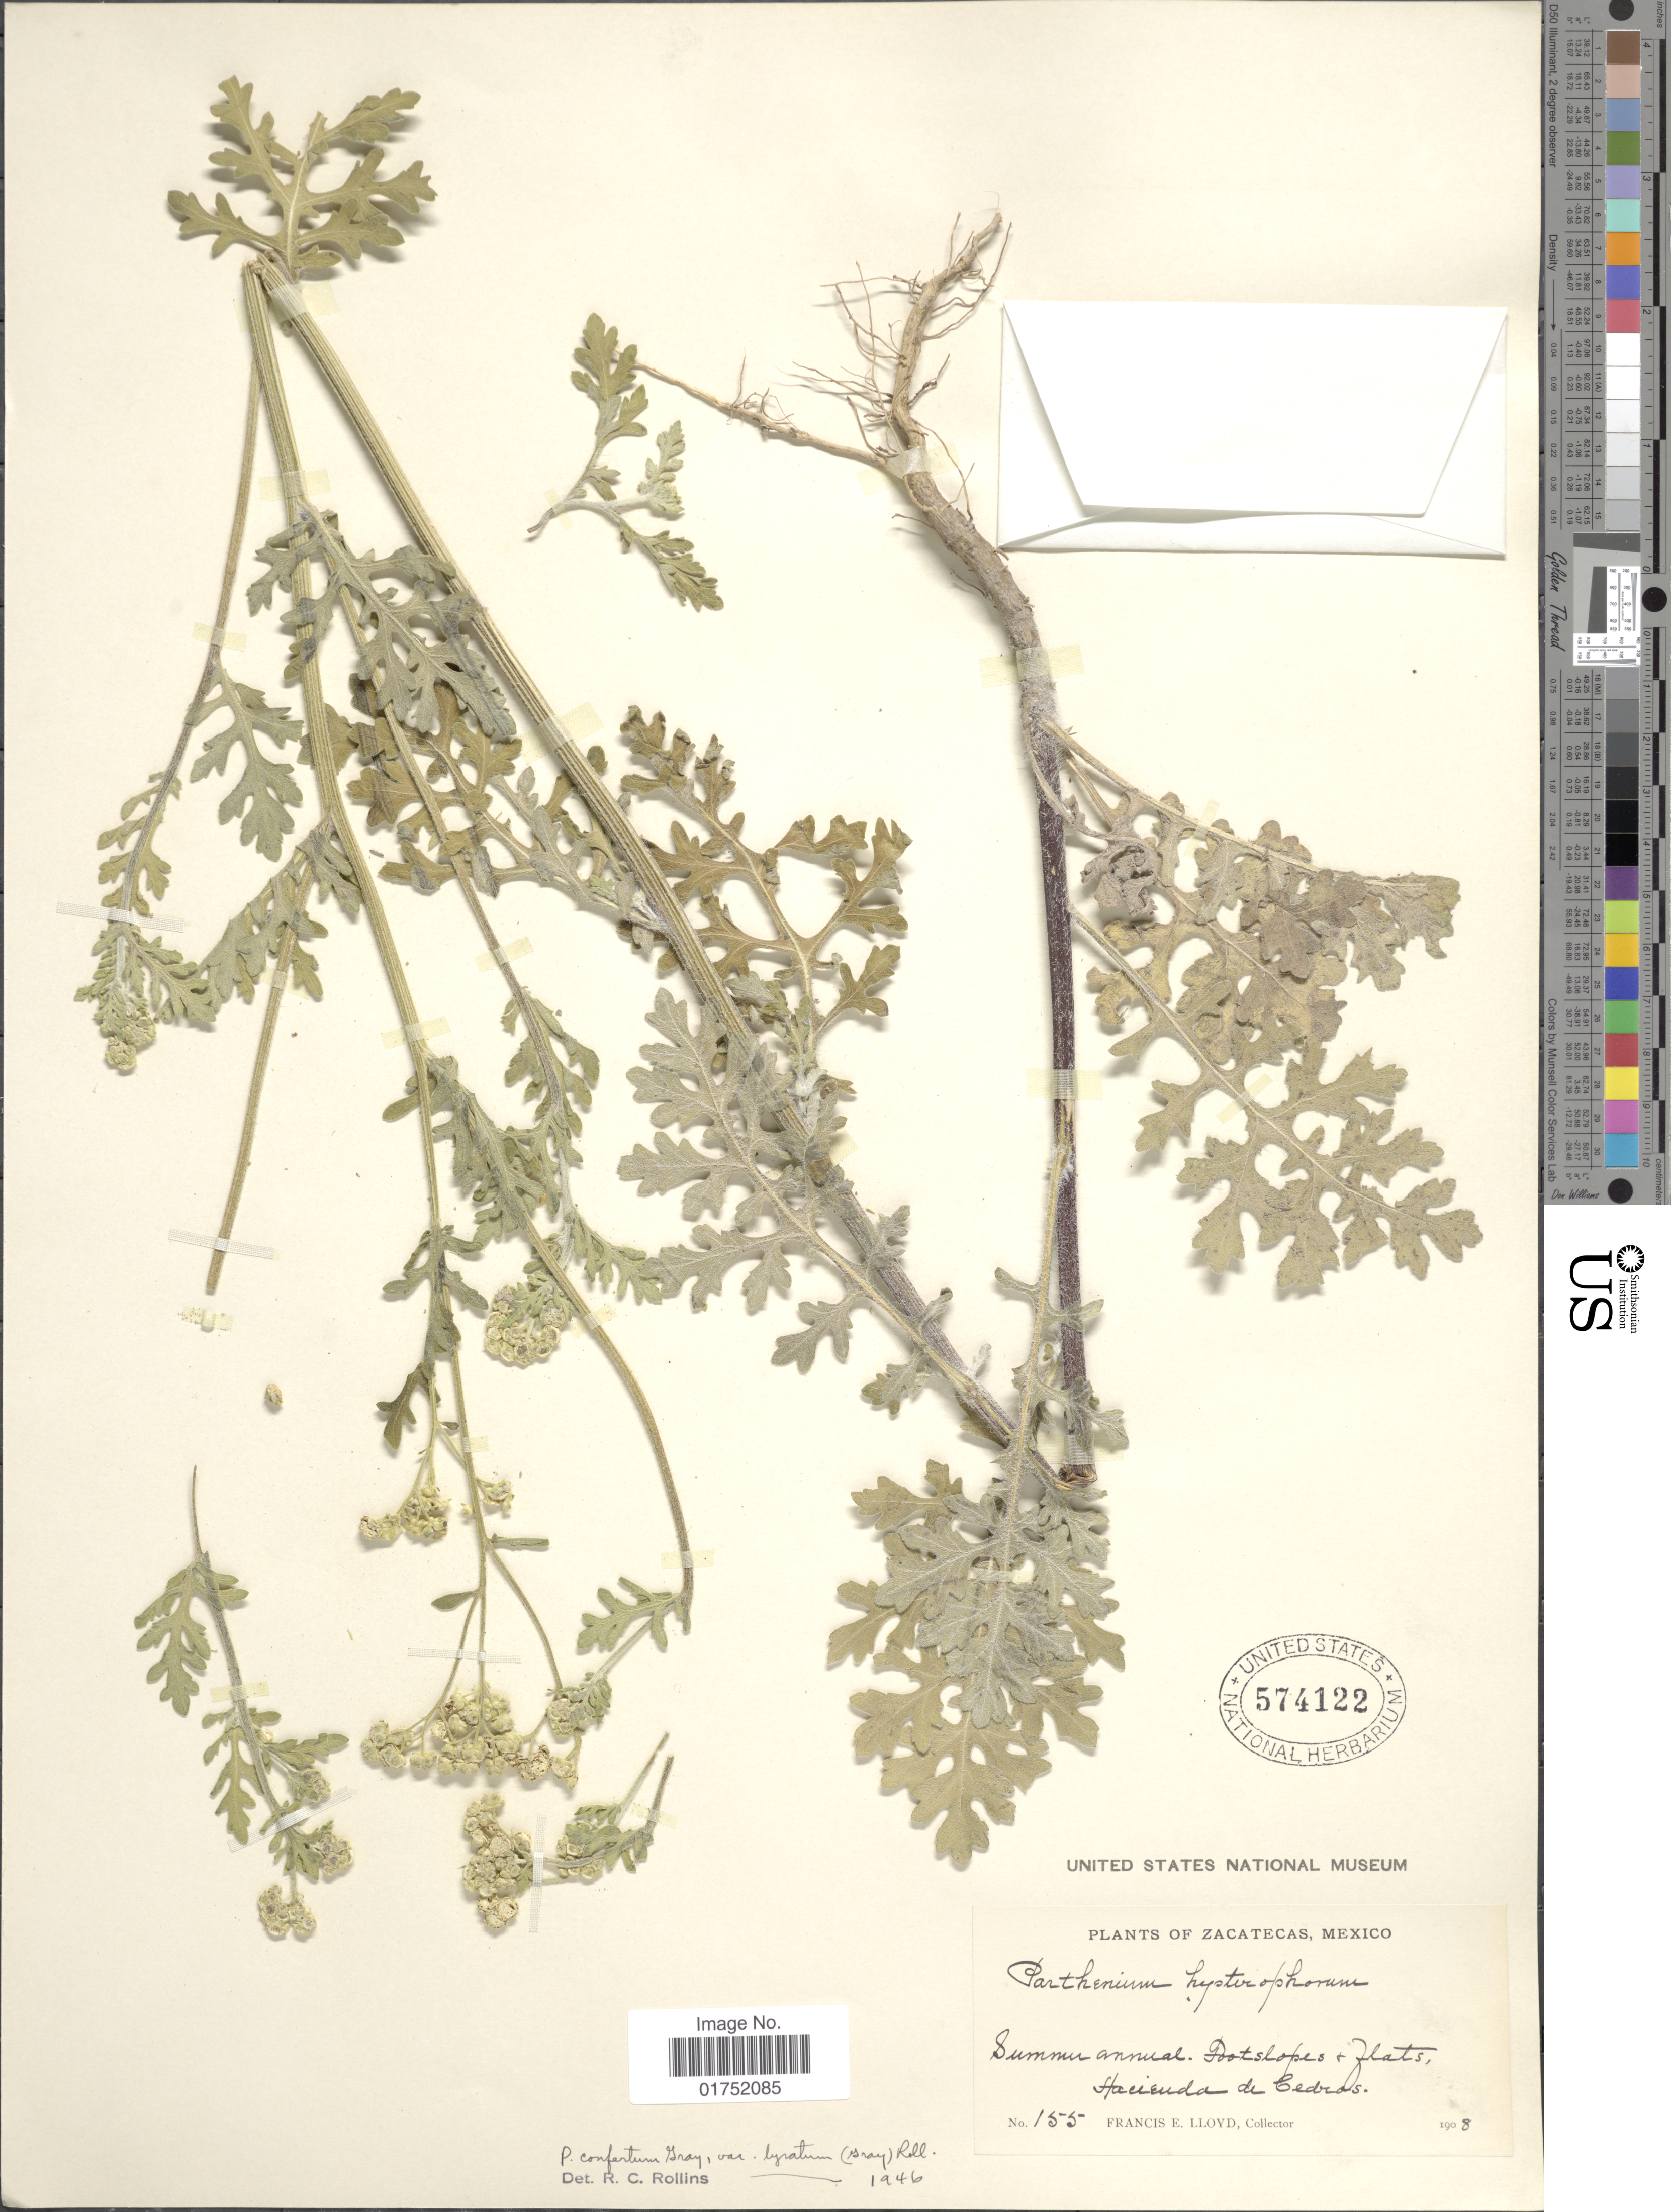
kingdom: Plantae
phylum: Tracheophyta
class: Magnoliopsida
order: Asterales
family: Asteraceae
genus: Parthenium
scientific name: Parthenium confertum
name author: A. Gray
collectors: Lloyd, C. E.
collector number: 155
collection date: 1908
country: Mexico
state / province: Zacatecas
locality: Hacienda de Cedros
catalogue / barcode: US 574122